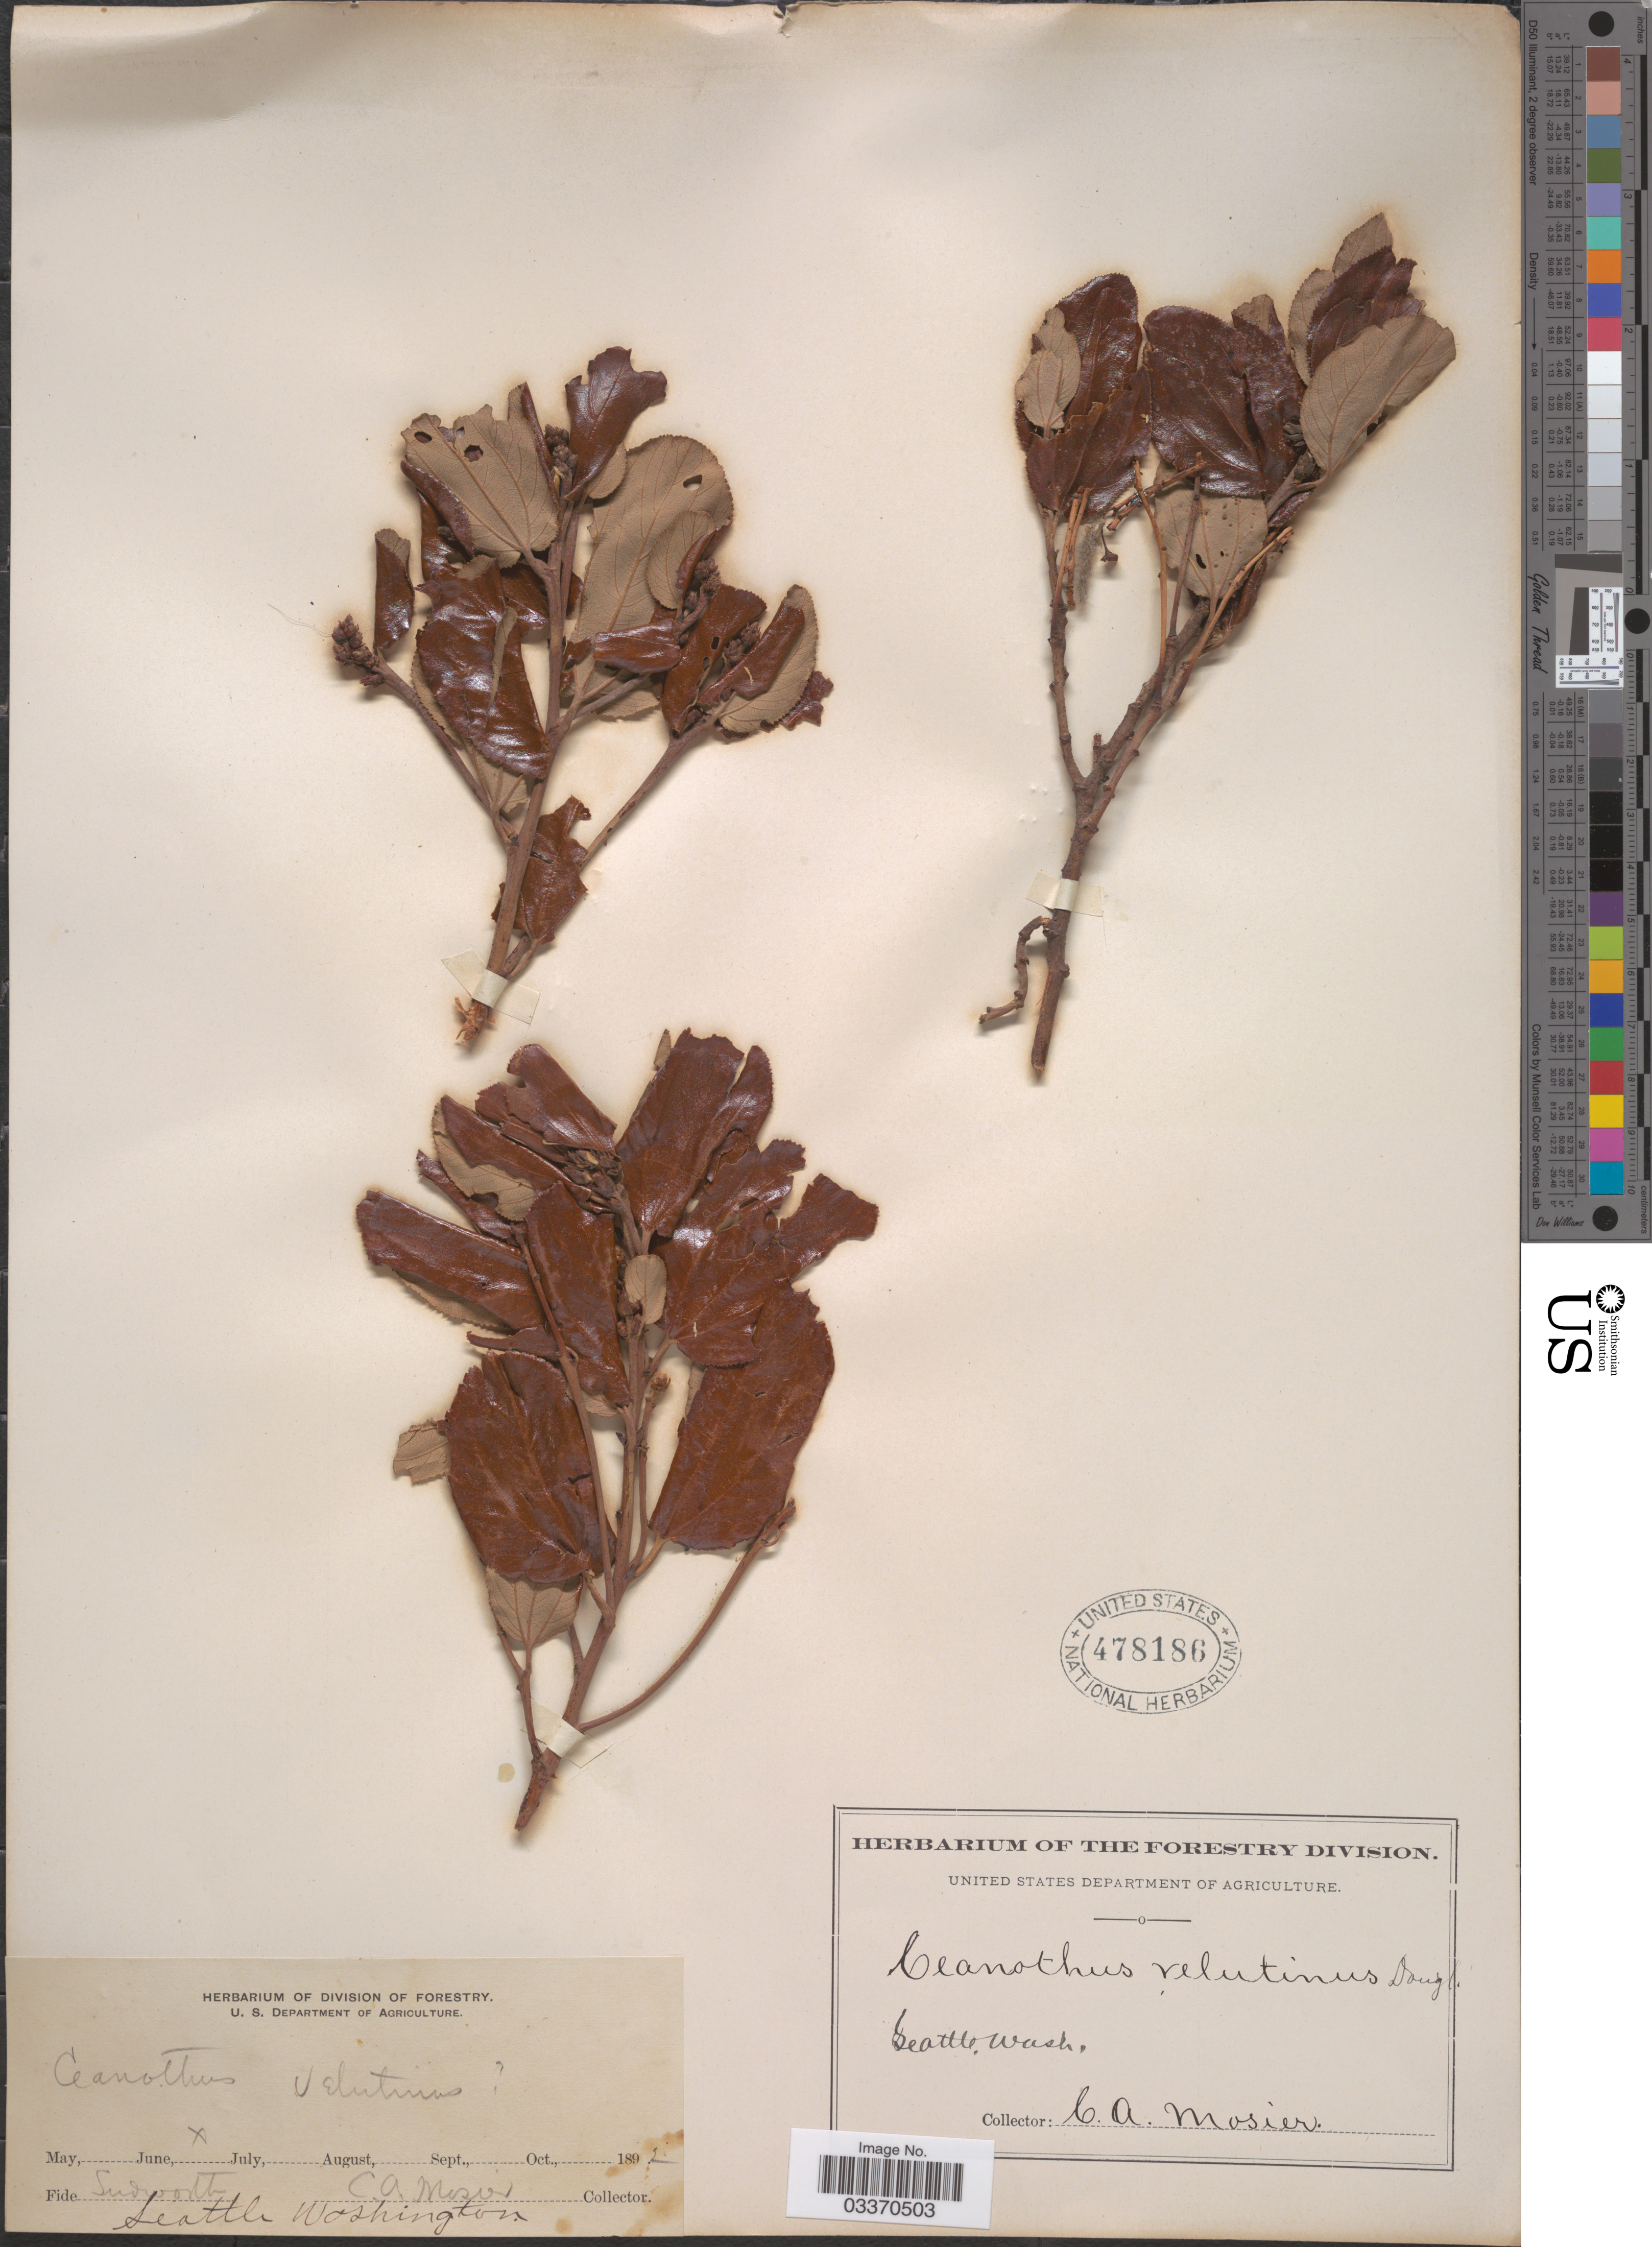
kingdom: Plantae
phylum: Tracheophyta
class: Magnoliopsida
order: Rosales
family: Rhamnaceae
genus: Ceanothus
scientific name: Ceanothus velutinus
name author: Douglas ex Hook.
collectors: C. A. Mosier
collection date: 1892-06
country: United States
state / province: Washington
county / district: King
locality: Seattle.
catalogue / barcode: US 478186